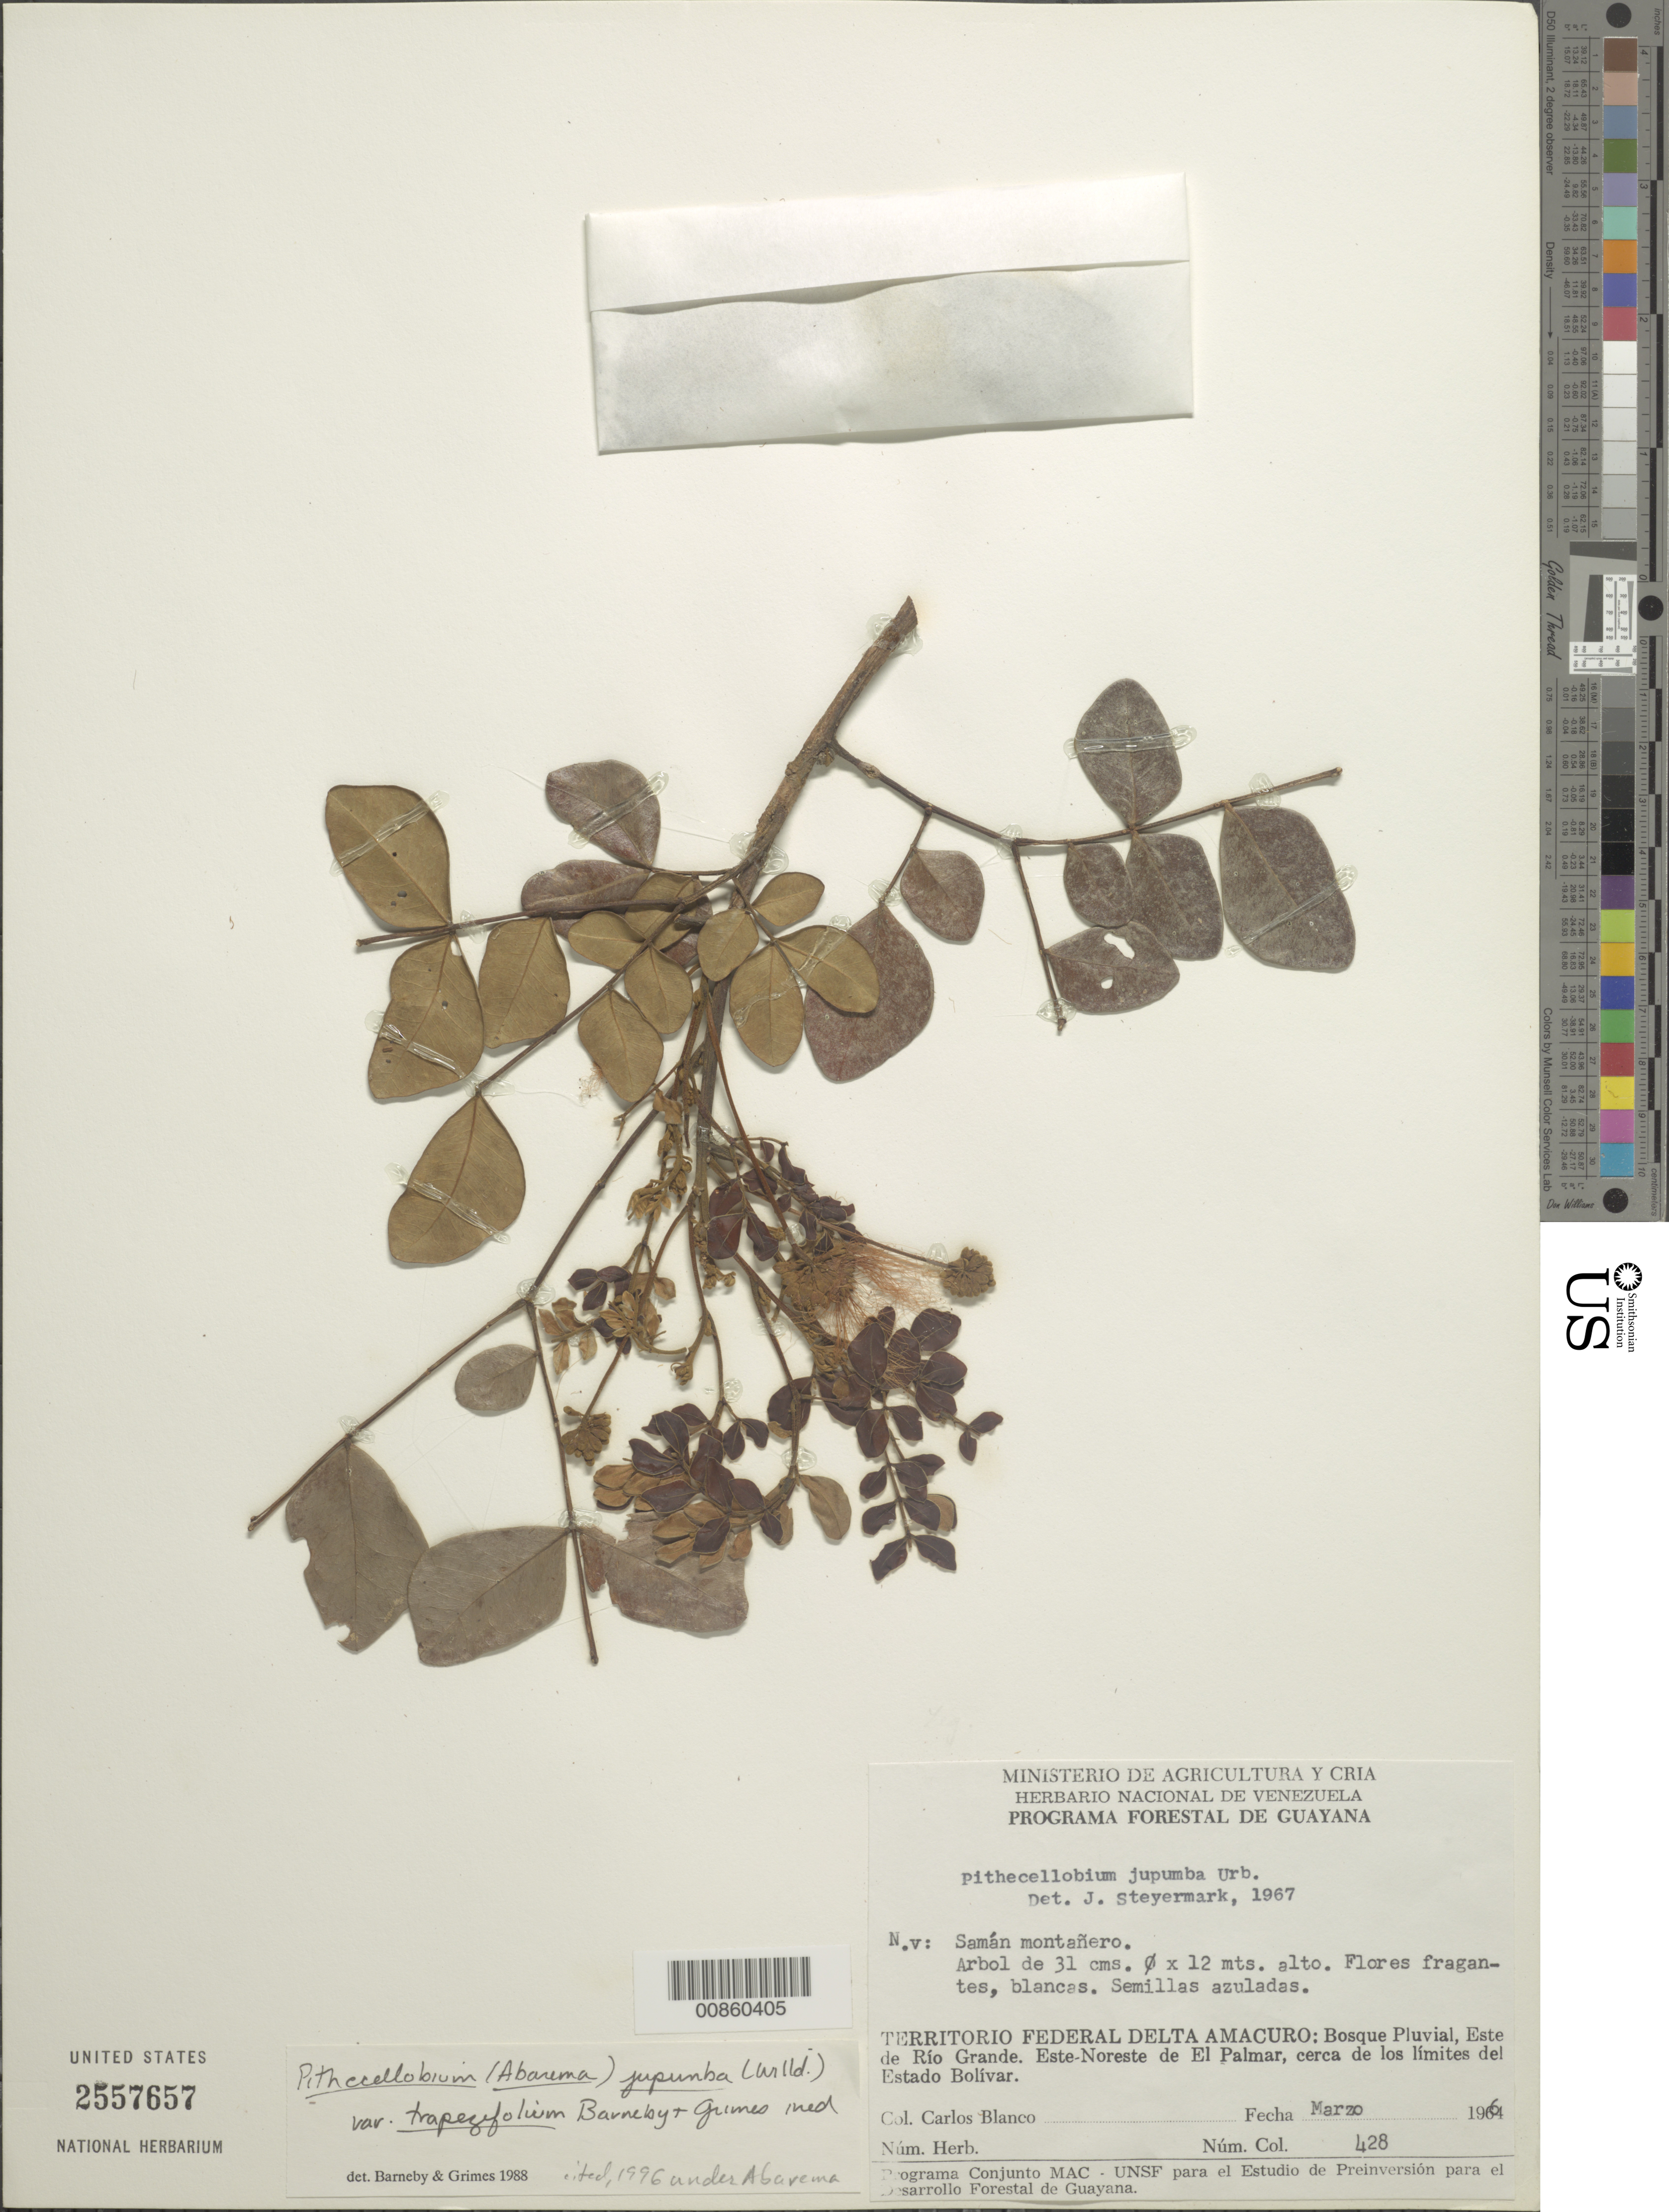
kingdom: Plantae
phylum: Tracheophyta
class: Magnoliopsida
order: Fabales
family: Fabaceae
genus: Jupunba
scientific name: Jupunba trapezifolia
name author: (Vahl) Moldenke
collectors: C. A. Blanco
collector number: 428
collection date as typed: Mar-66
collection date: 1966-03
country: Venezuela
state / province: Delta Amacuro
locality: Río Grande, Este de; Este-Noreste de El Palmar, cerca de los limites del Estado Bolívar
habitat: Bosque pluvial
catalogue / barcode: US 2557657